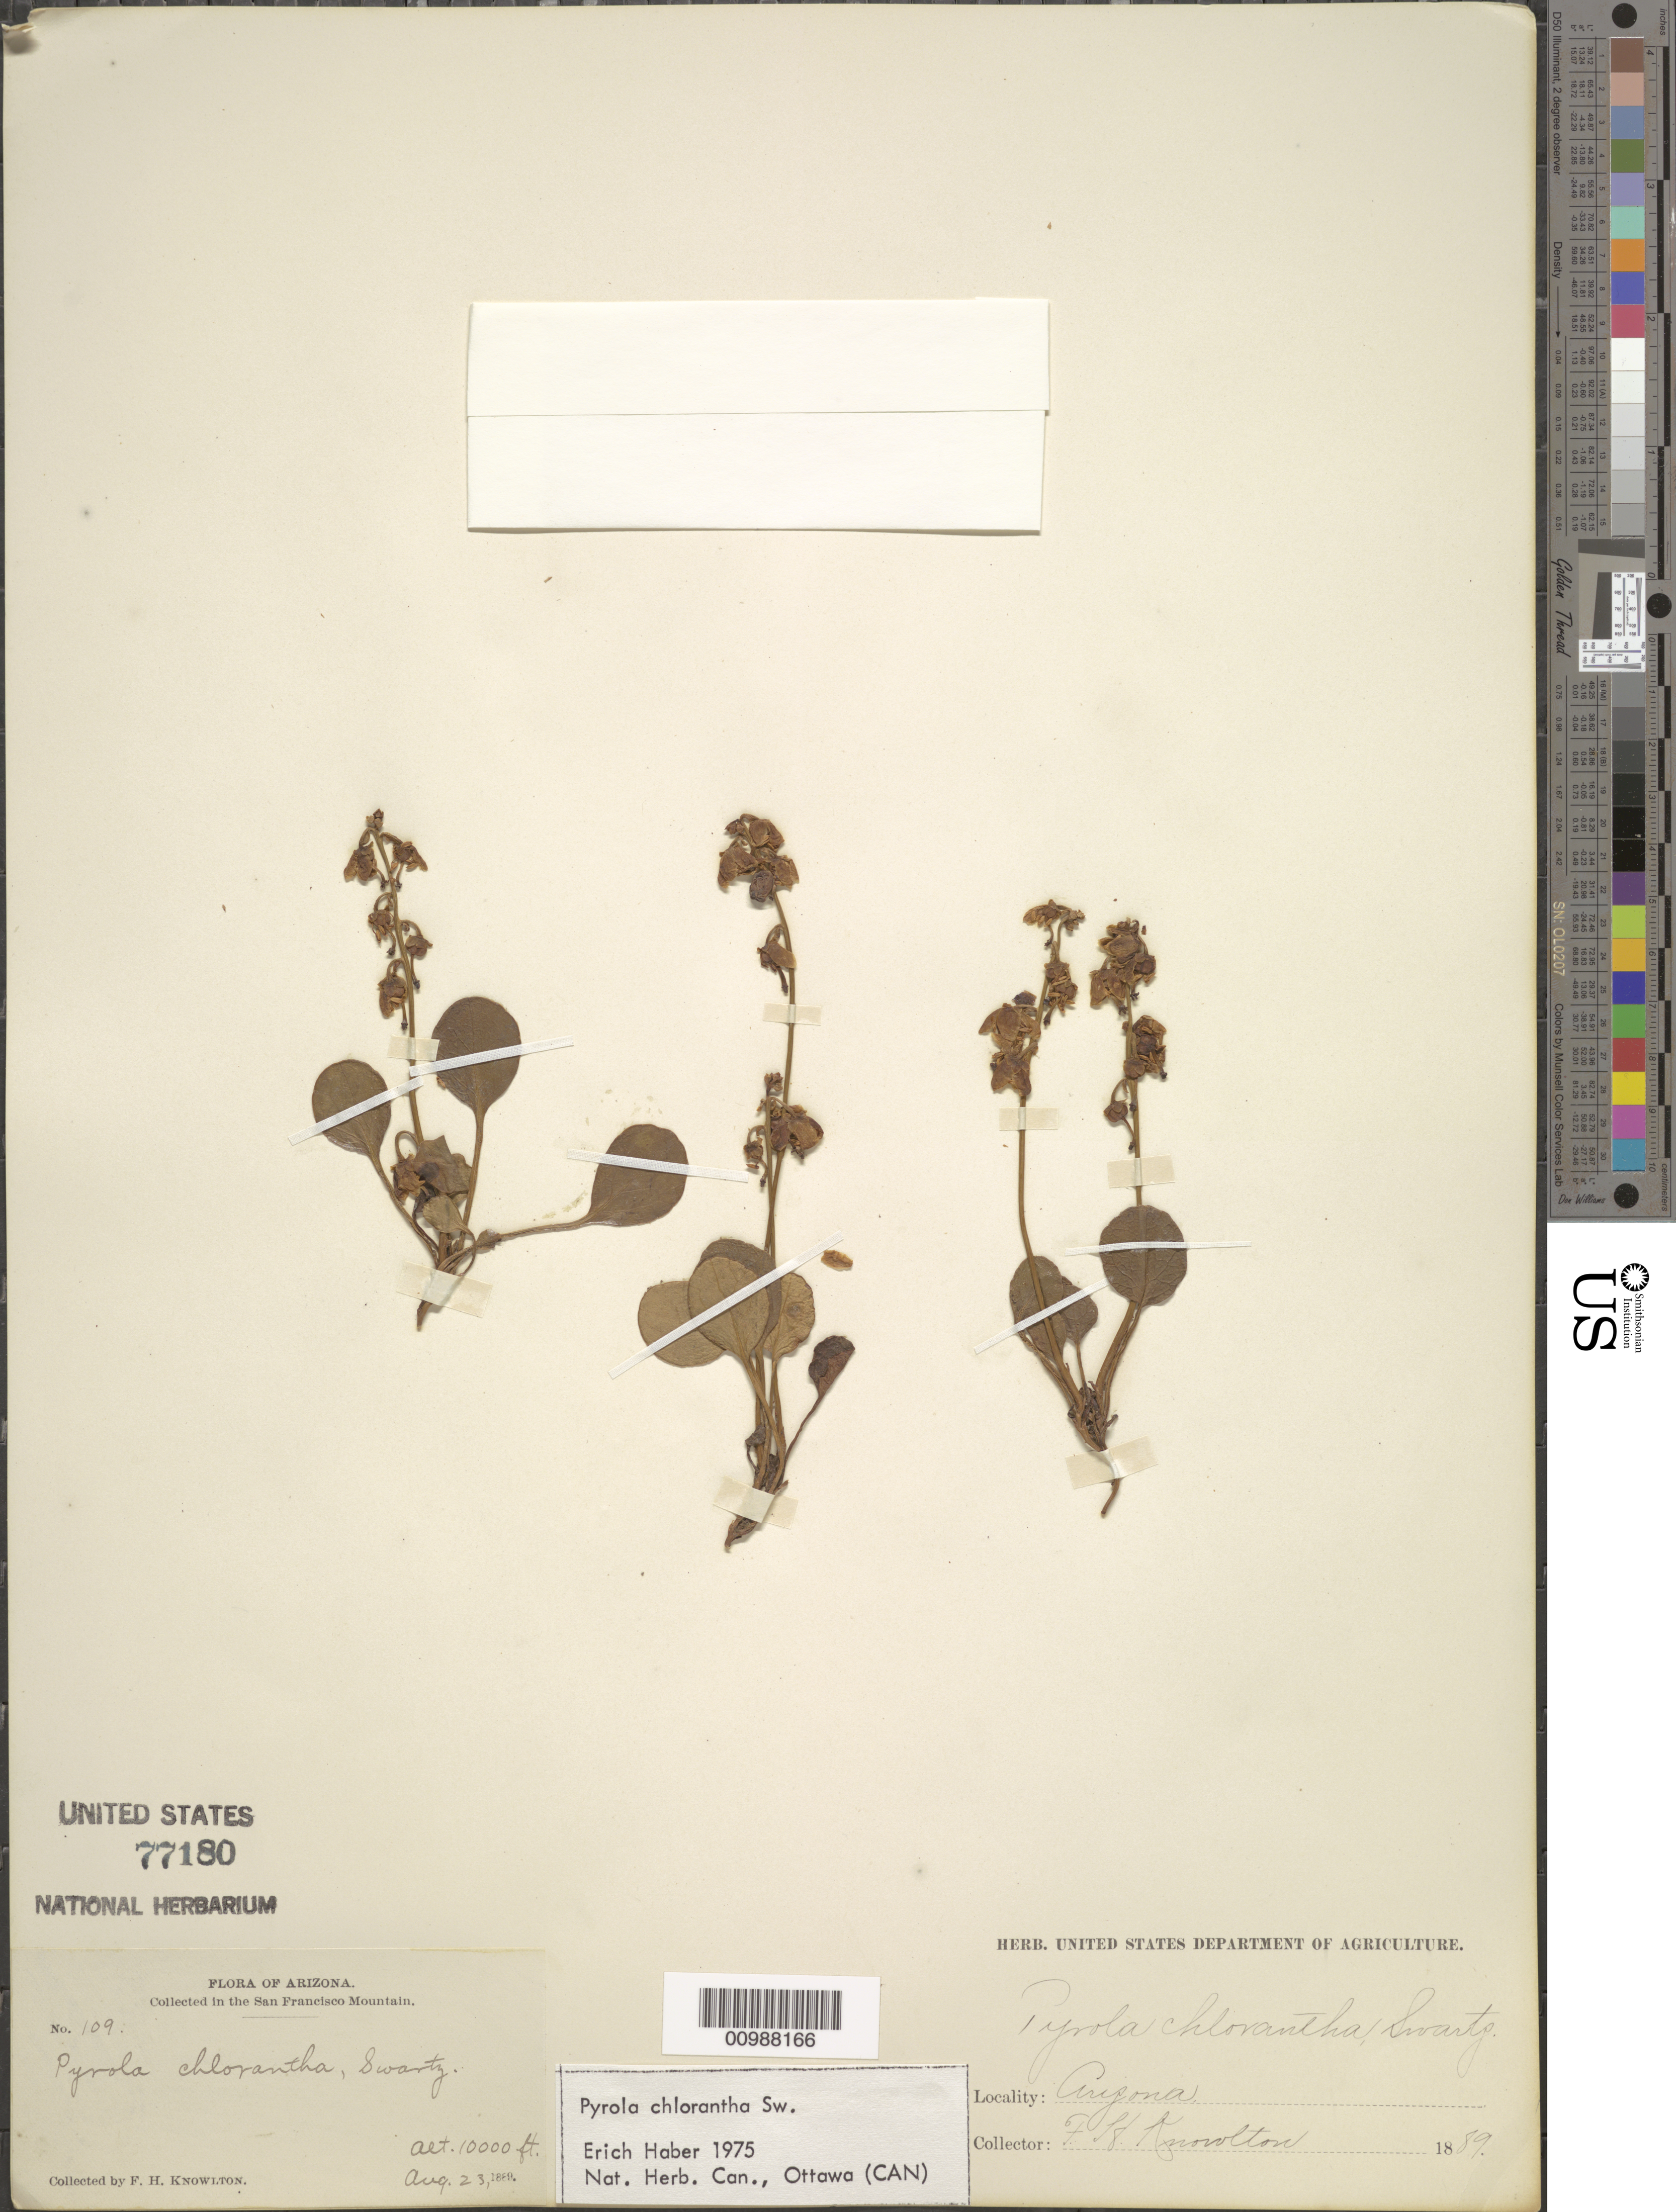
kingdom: Plantae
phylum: Tracheophyta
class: Magnoliopsida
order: Ericales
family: Ericaceae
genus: Pyrola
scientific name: Pyrola chlorantha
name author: Schweigg.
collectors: F. H. Knowlton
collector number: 109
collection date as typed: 23 Aug 1889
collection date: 1889-08-23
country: United States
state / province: Arizona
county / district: Coconino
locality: San Francisco Mountains.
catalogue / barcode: US 77180